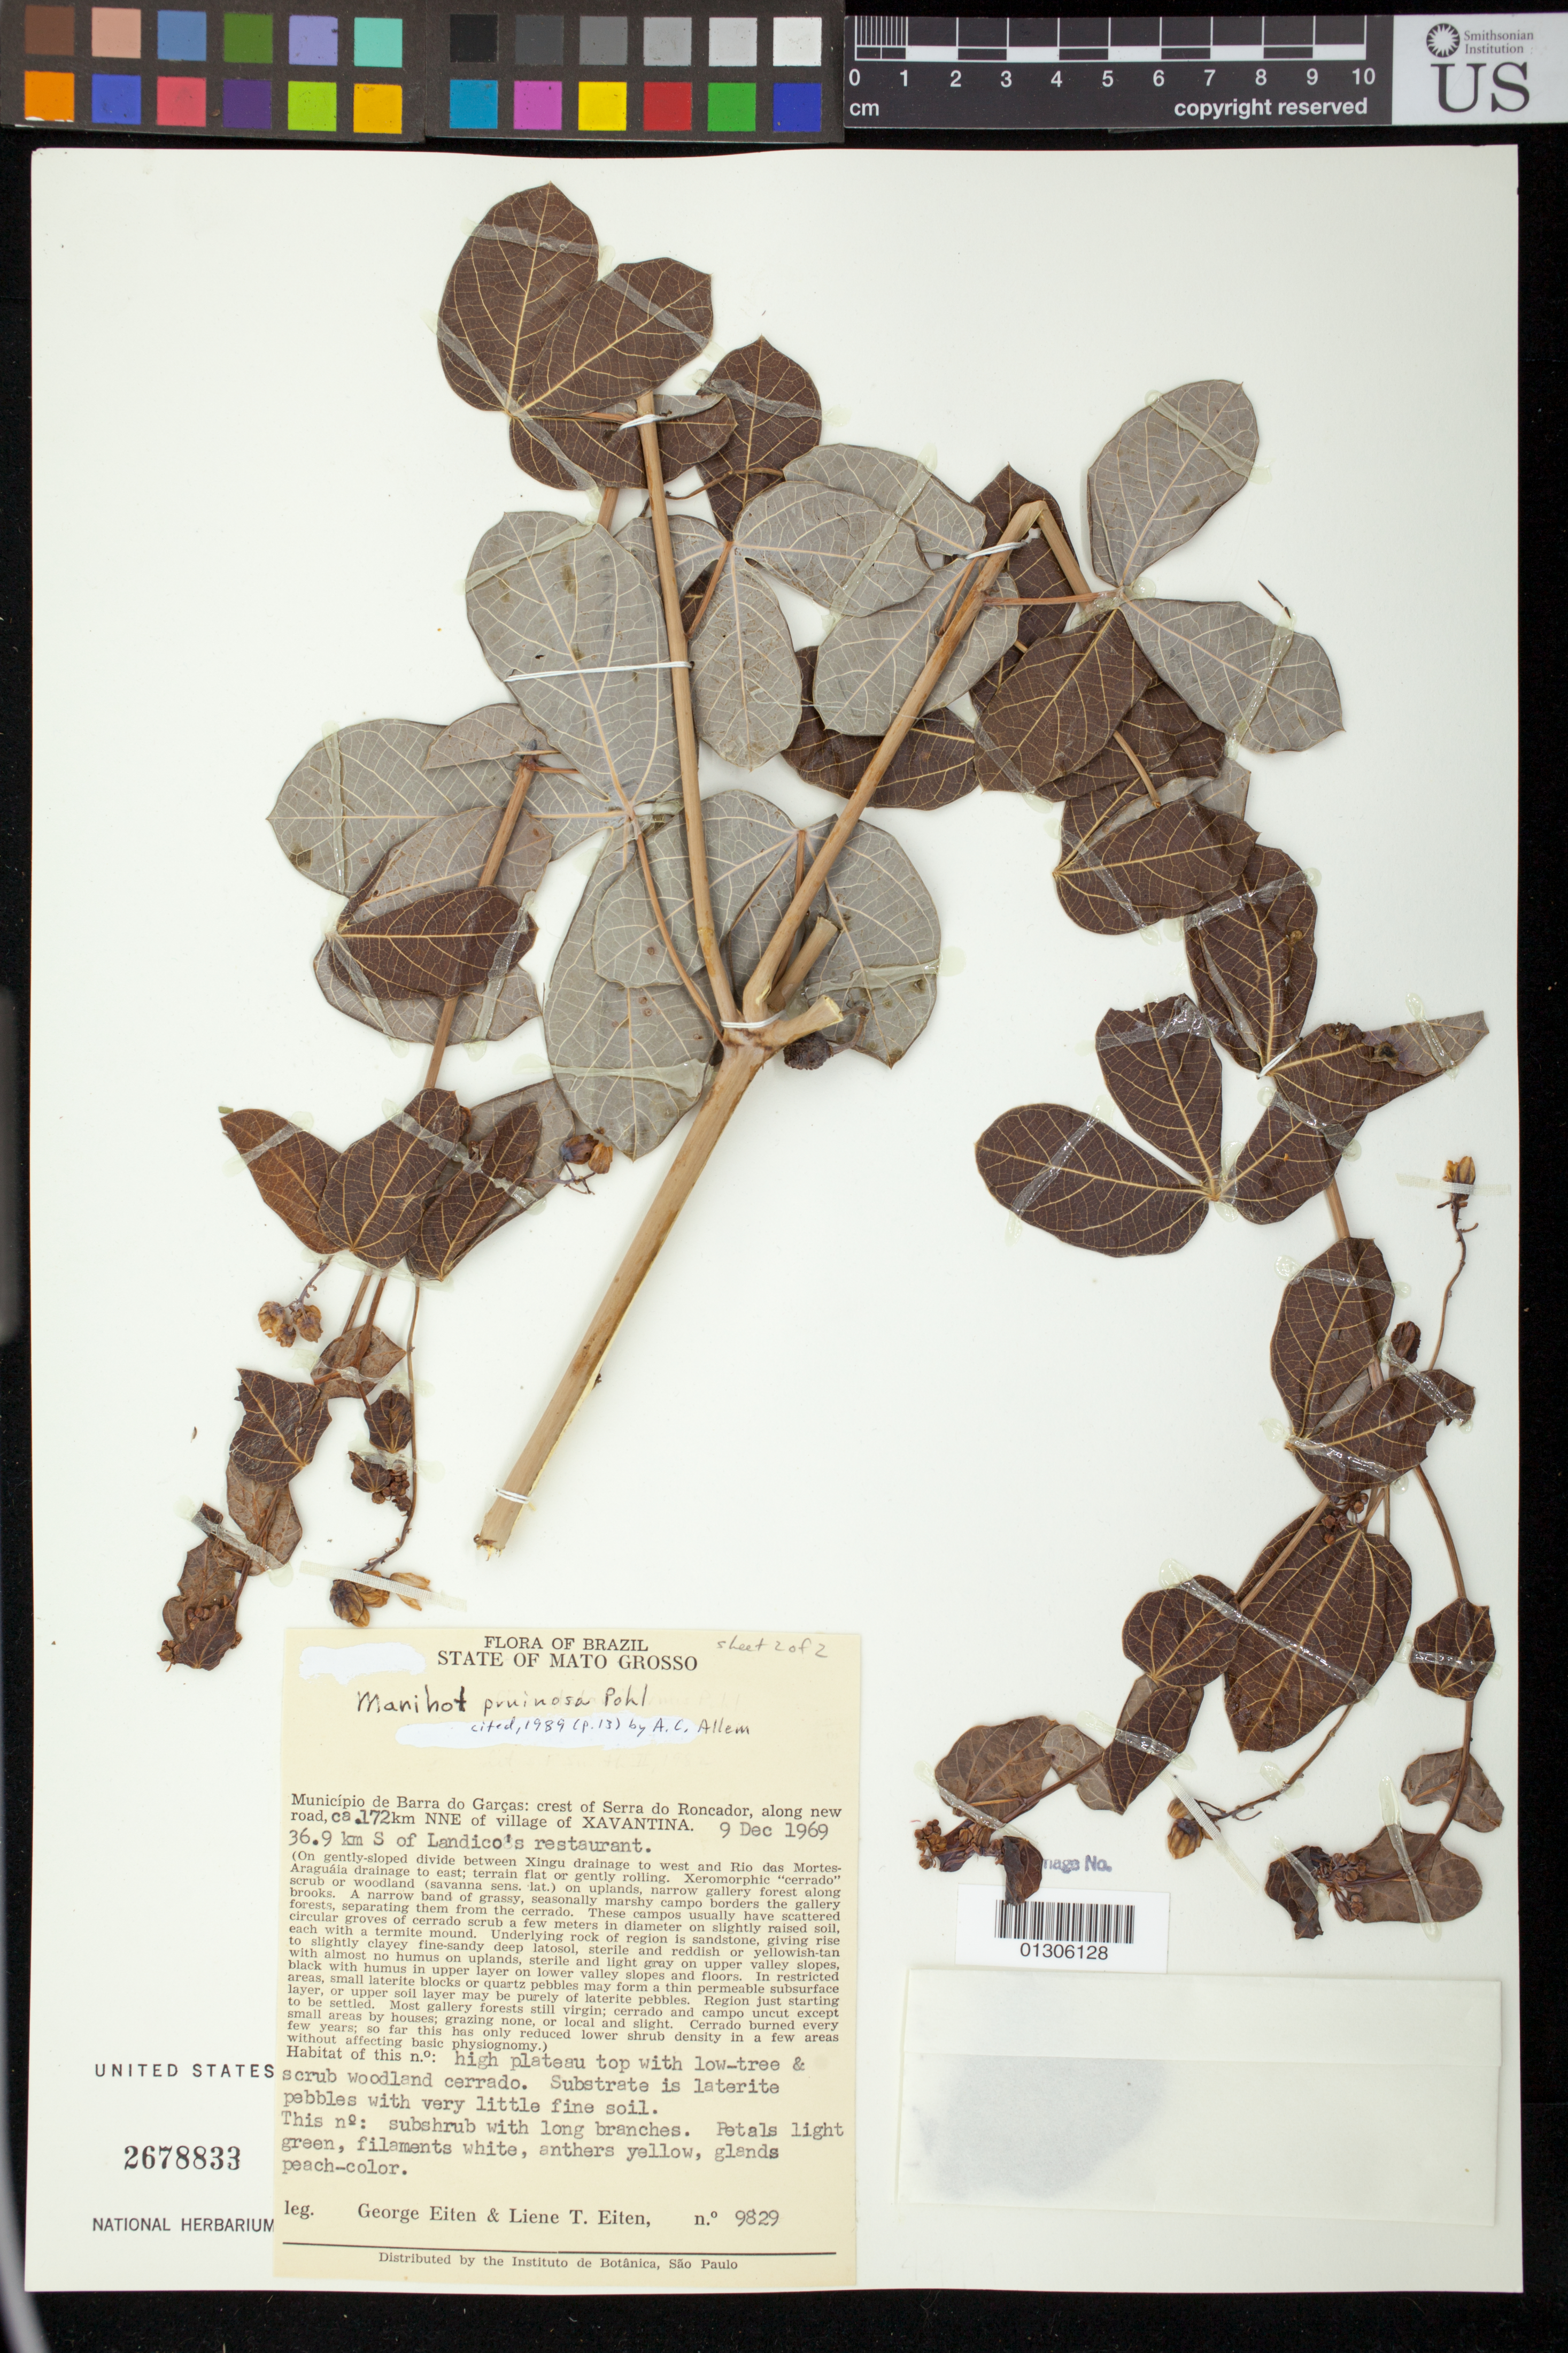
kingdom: Plantae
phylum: Tracheophyta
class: Magnoliopsida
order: Malpighiales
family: Euphorbiaceae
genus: Manihot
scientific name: Manihot pruinosa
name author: Pohl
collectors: G. Eiten & L. T. Eiten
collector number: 9829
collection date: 1969-09-12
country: Brazil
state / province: Mato Grosso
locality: Municipio de Barra do Garcas: crest of Serra do Roncador, along new road, ca. 172 km NNE of village of Xavantina. 36.9 km S of Landico's restaurant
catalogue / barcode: US 2678833